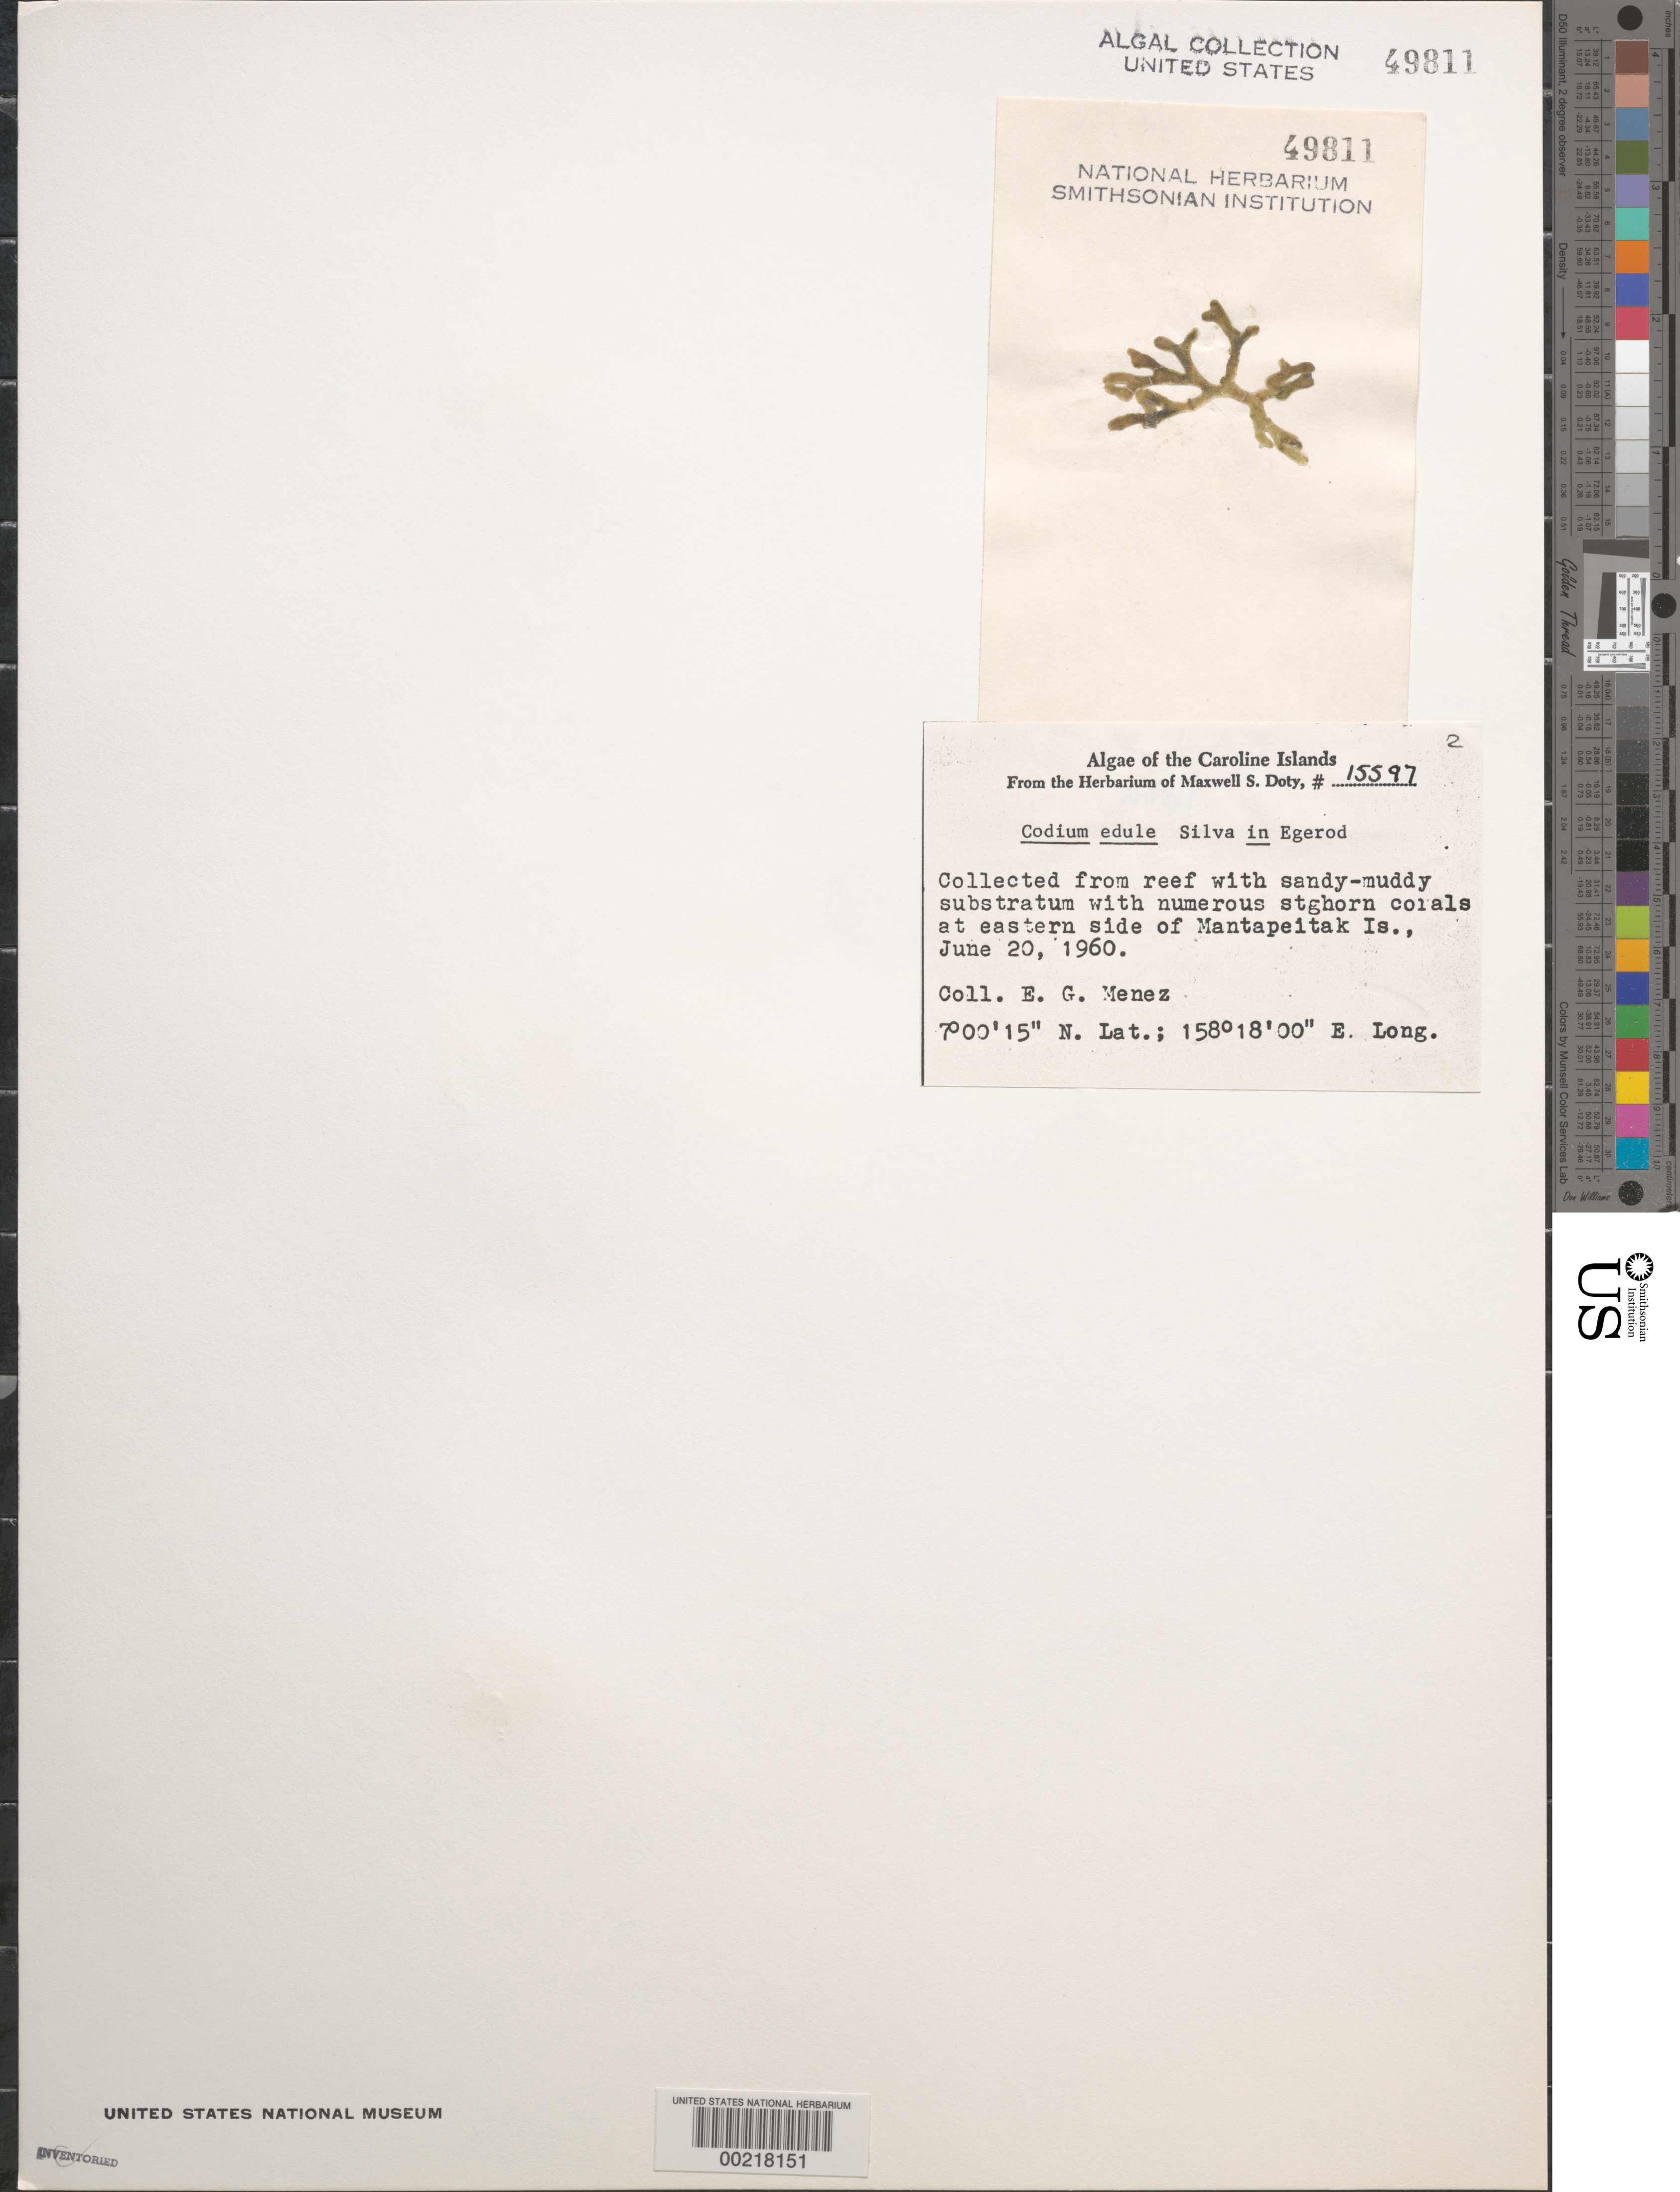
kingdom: Plantae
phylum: Chlorophyta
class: Ulvophyceae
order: Bryopsidales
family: Codiaceae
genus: Codium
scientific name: Codium edule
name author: P.C. Silva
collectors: Meñez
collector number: MSD 15597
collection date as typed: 20 Jun 1960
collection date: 1960-06-20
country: Micronesia, Federated States of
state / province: Pohnpei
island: Mantapeitak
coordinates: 7 00' 15" N, 158 18' 00" E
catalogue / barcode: US 49811